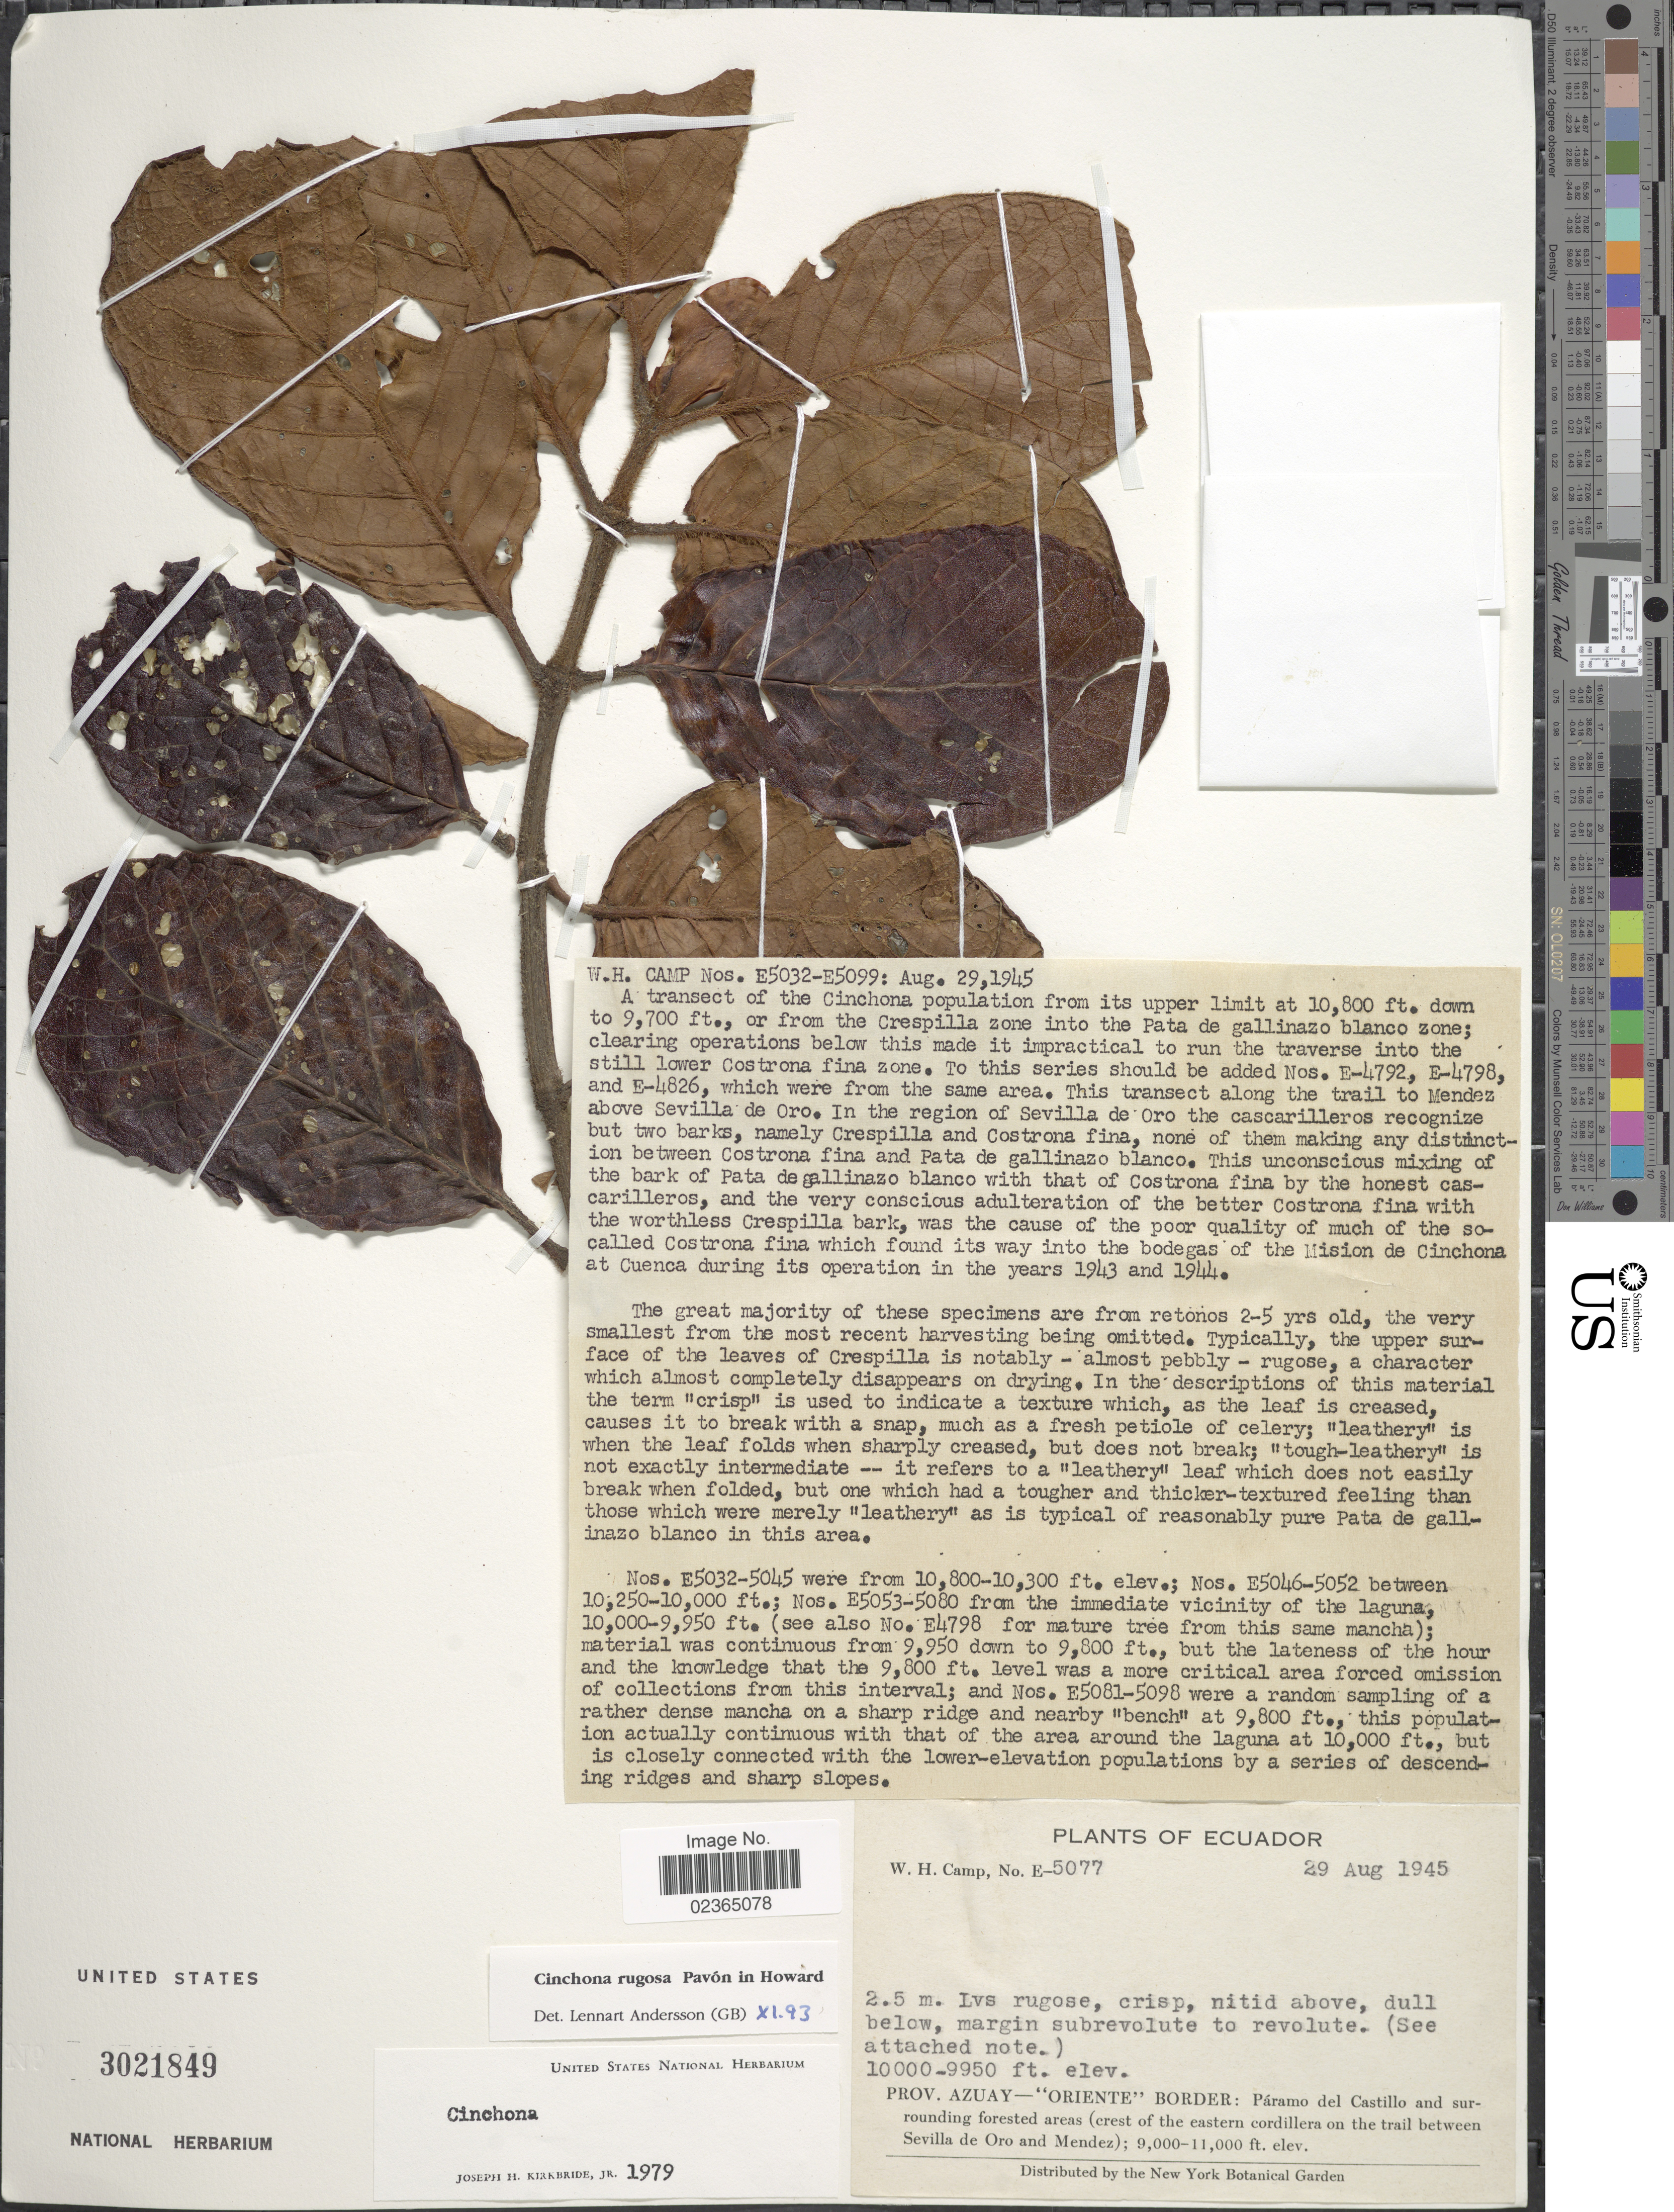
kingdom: Plantae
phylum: Tracheophyta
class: Magnoliopsida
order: Gentianales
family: Rubiaceae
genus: Cinchona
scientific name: Cinchona rugosa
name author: Pav.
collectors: W. H. Camp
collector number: E-5077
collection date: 1945-08-29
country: Ecuador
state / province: Azuay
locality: Oriente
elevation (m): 3033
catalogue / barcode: US 3021849